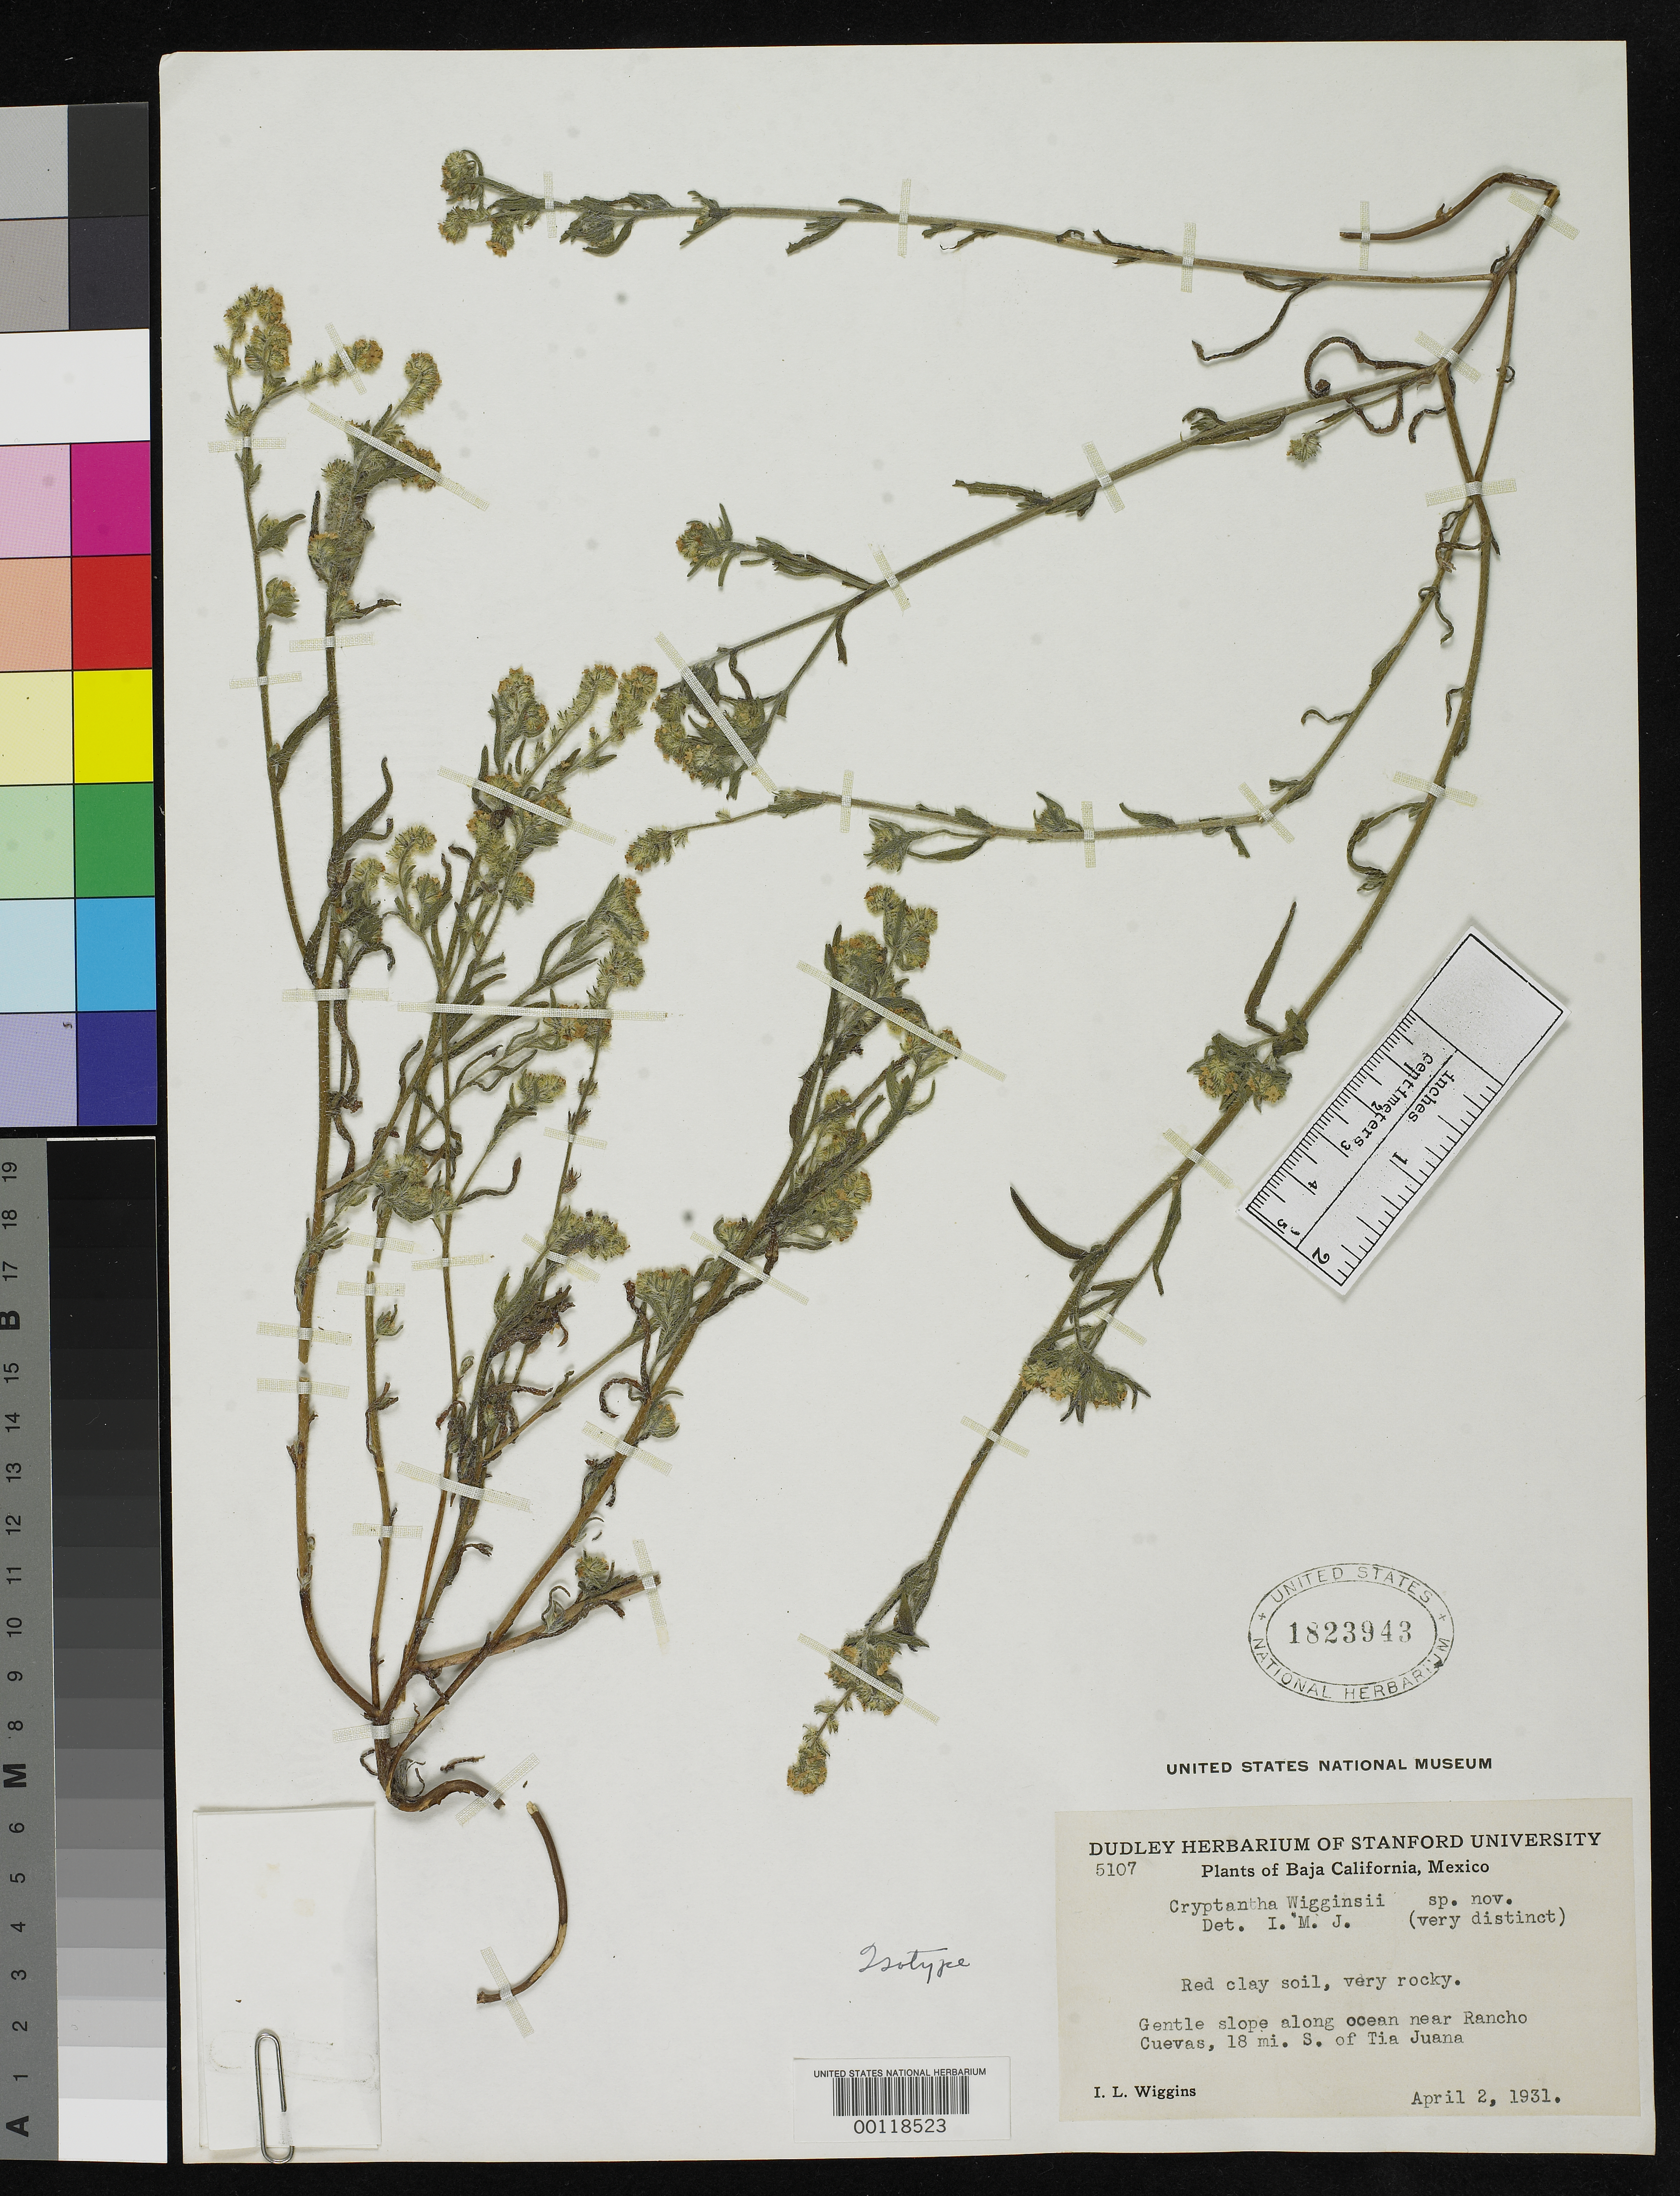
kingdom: Plantae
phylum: Tracheophyta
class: Magnoliopsida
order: Boraginales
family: Boraginaceae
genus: Cryptantha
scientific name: Cryptantha wigginsii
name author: I.M. Johnst.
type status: Isotype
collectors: I. L. Wiggins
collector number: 5107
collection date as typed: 02 Apr 1931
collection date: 1931-04-02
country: Mexico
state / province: Baja California Norte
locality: Near Rancho Cuevas, 18 miles south of Tia Juana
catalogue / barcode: US 1823943